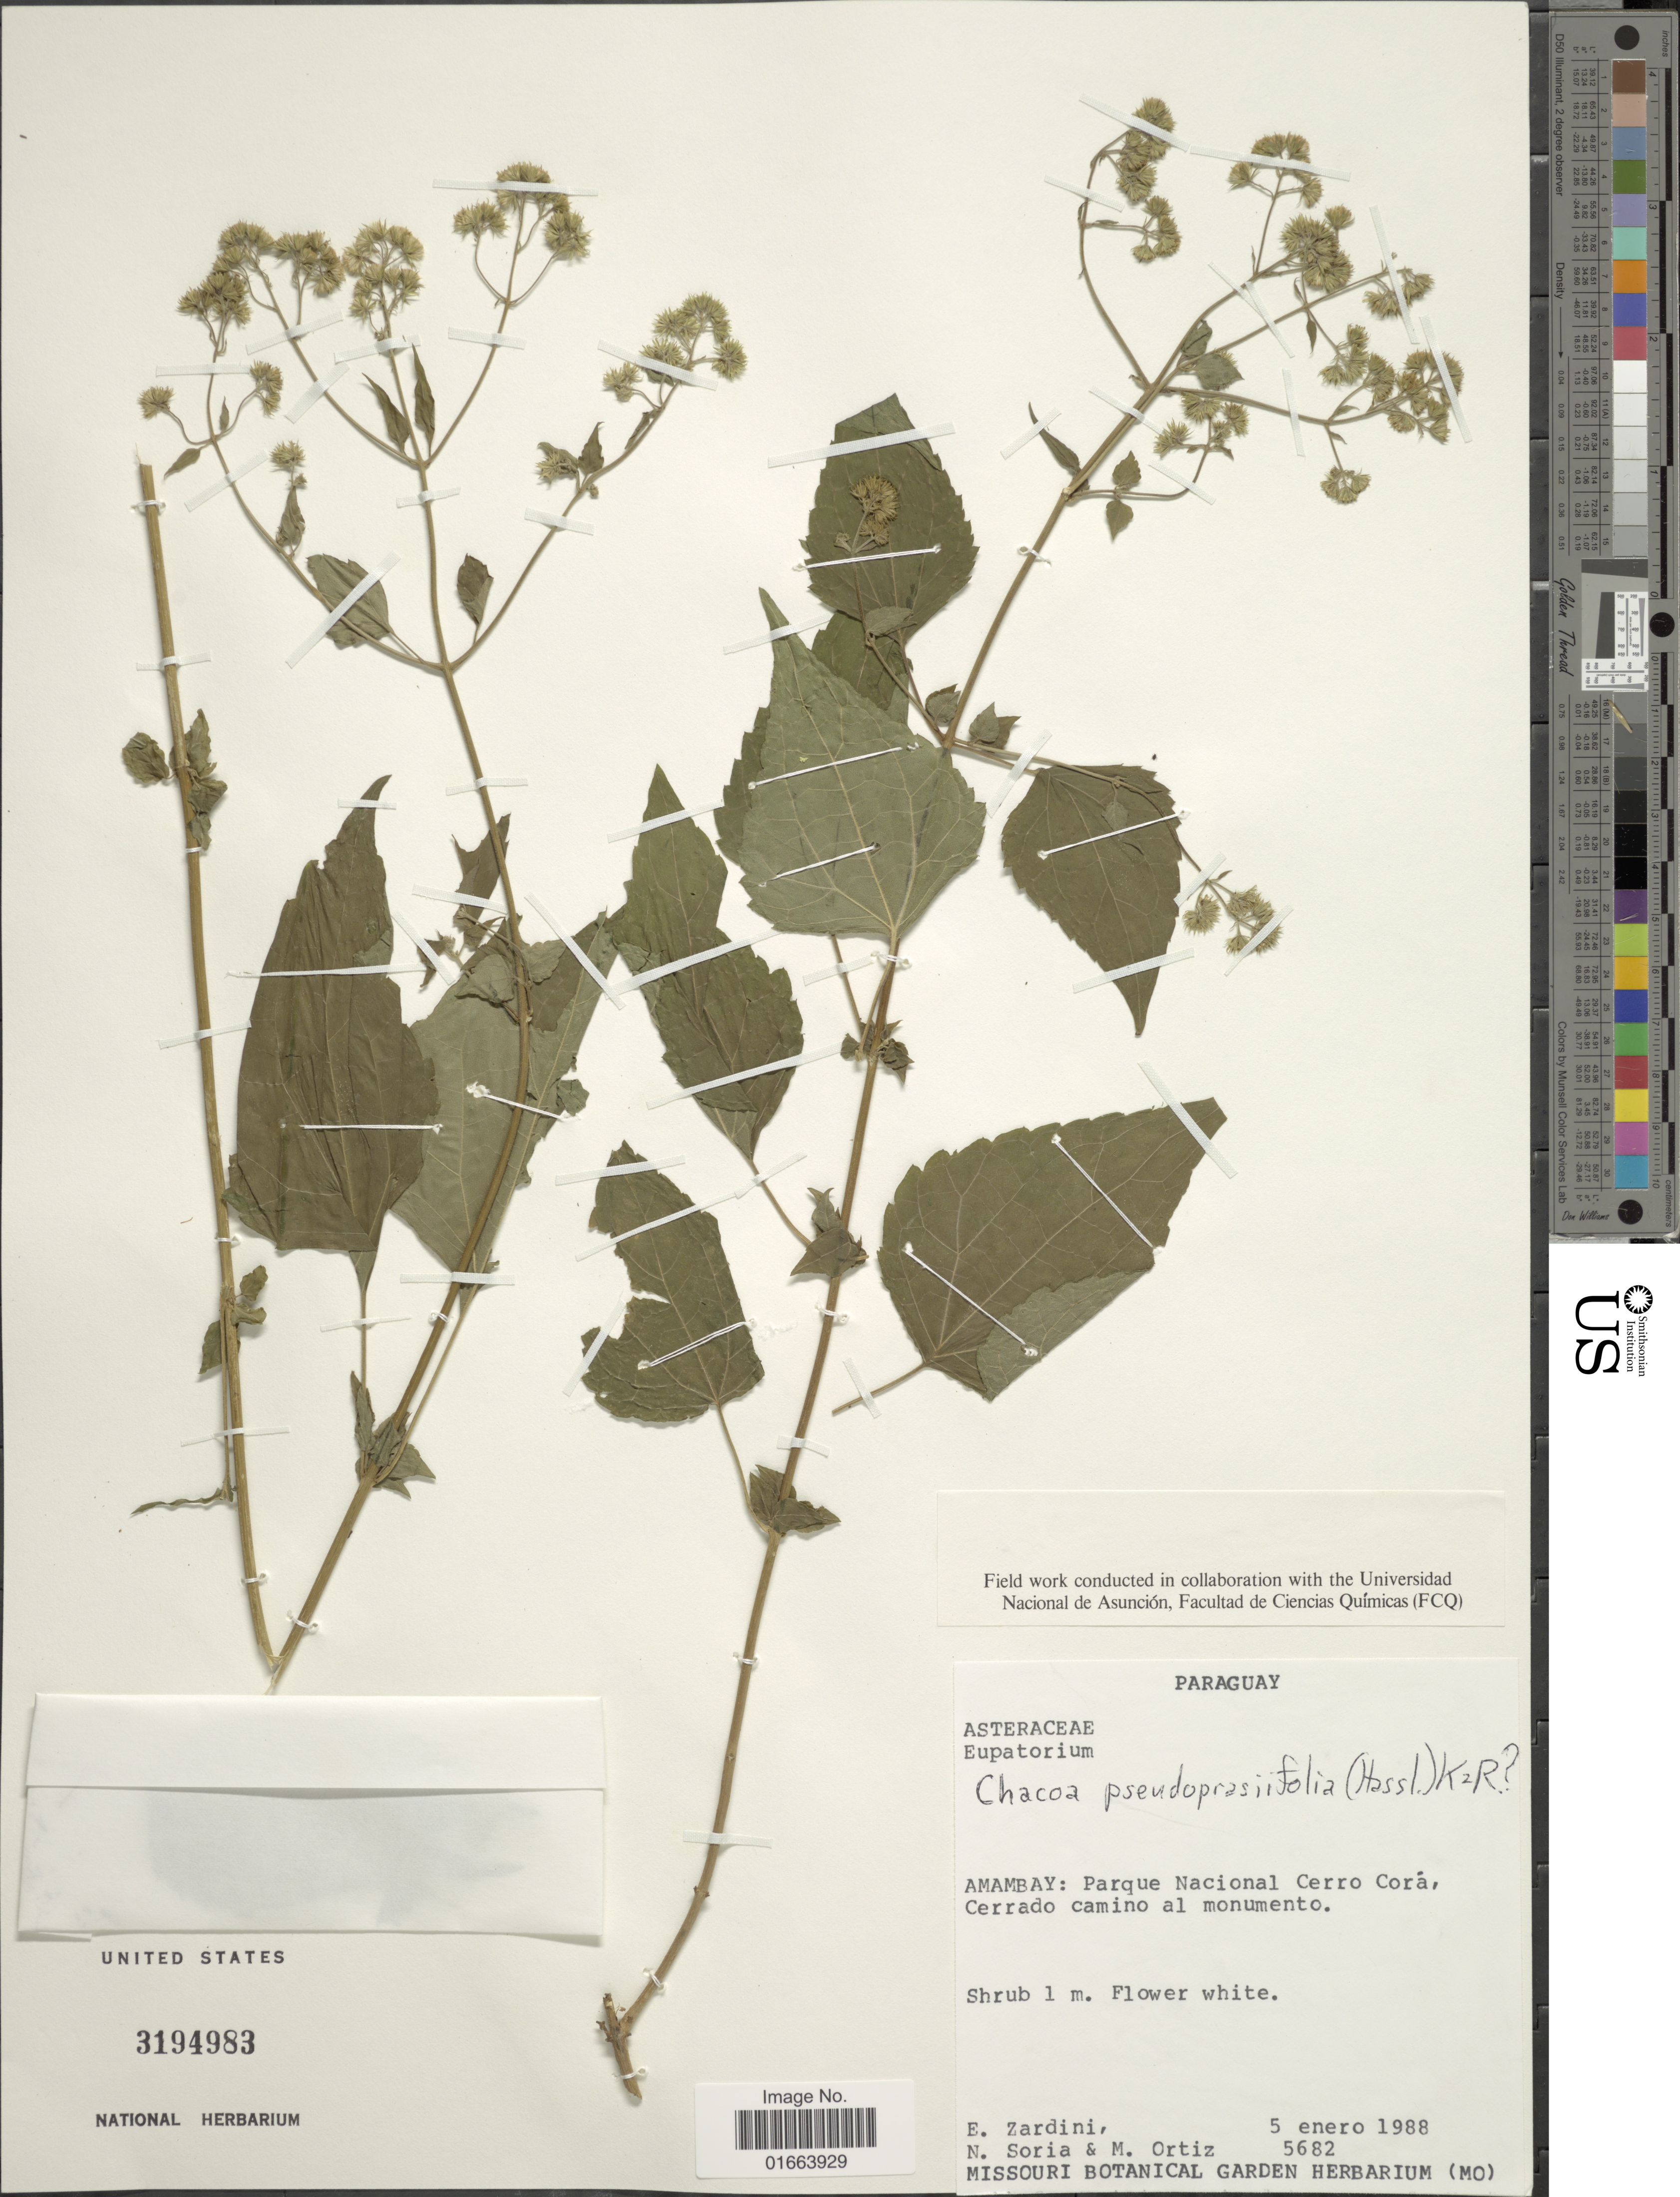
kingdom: Plantae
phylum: Tracheophyta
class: Magnoliopsida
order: Asterales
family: Asteraceae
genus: Chacoa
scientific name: Chacoa pseudoprasiifolia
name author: (Hassl.) R.M. King & H. Rob.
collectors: E. M. Zardini, N. Soria & M. Ortíz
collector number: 5682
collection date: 1988-01-05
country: Paraguay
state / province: Amambay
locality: Parque Nacional Cerro Corá. Cerrado camino al monumento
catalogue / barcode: US 3194983